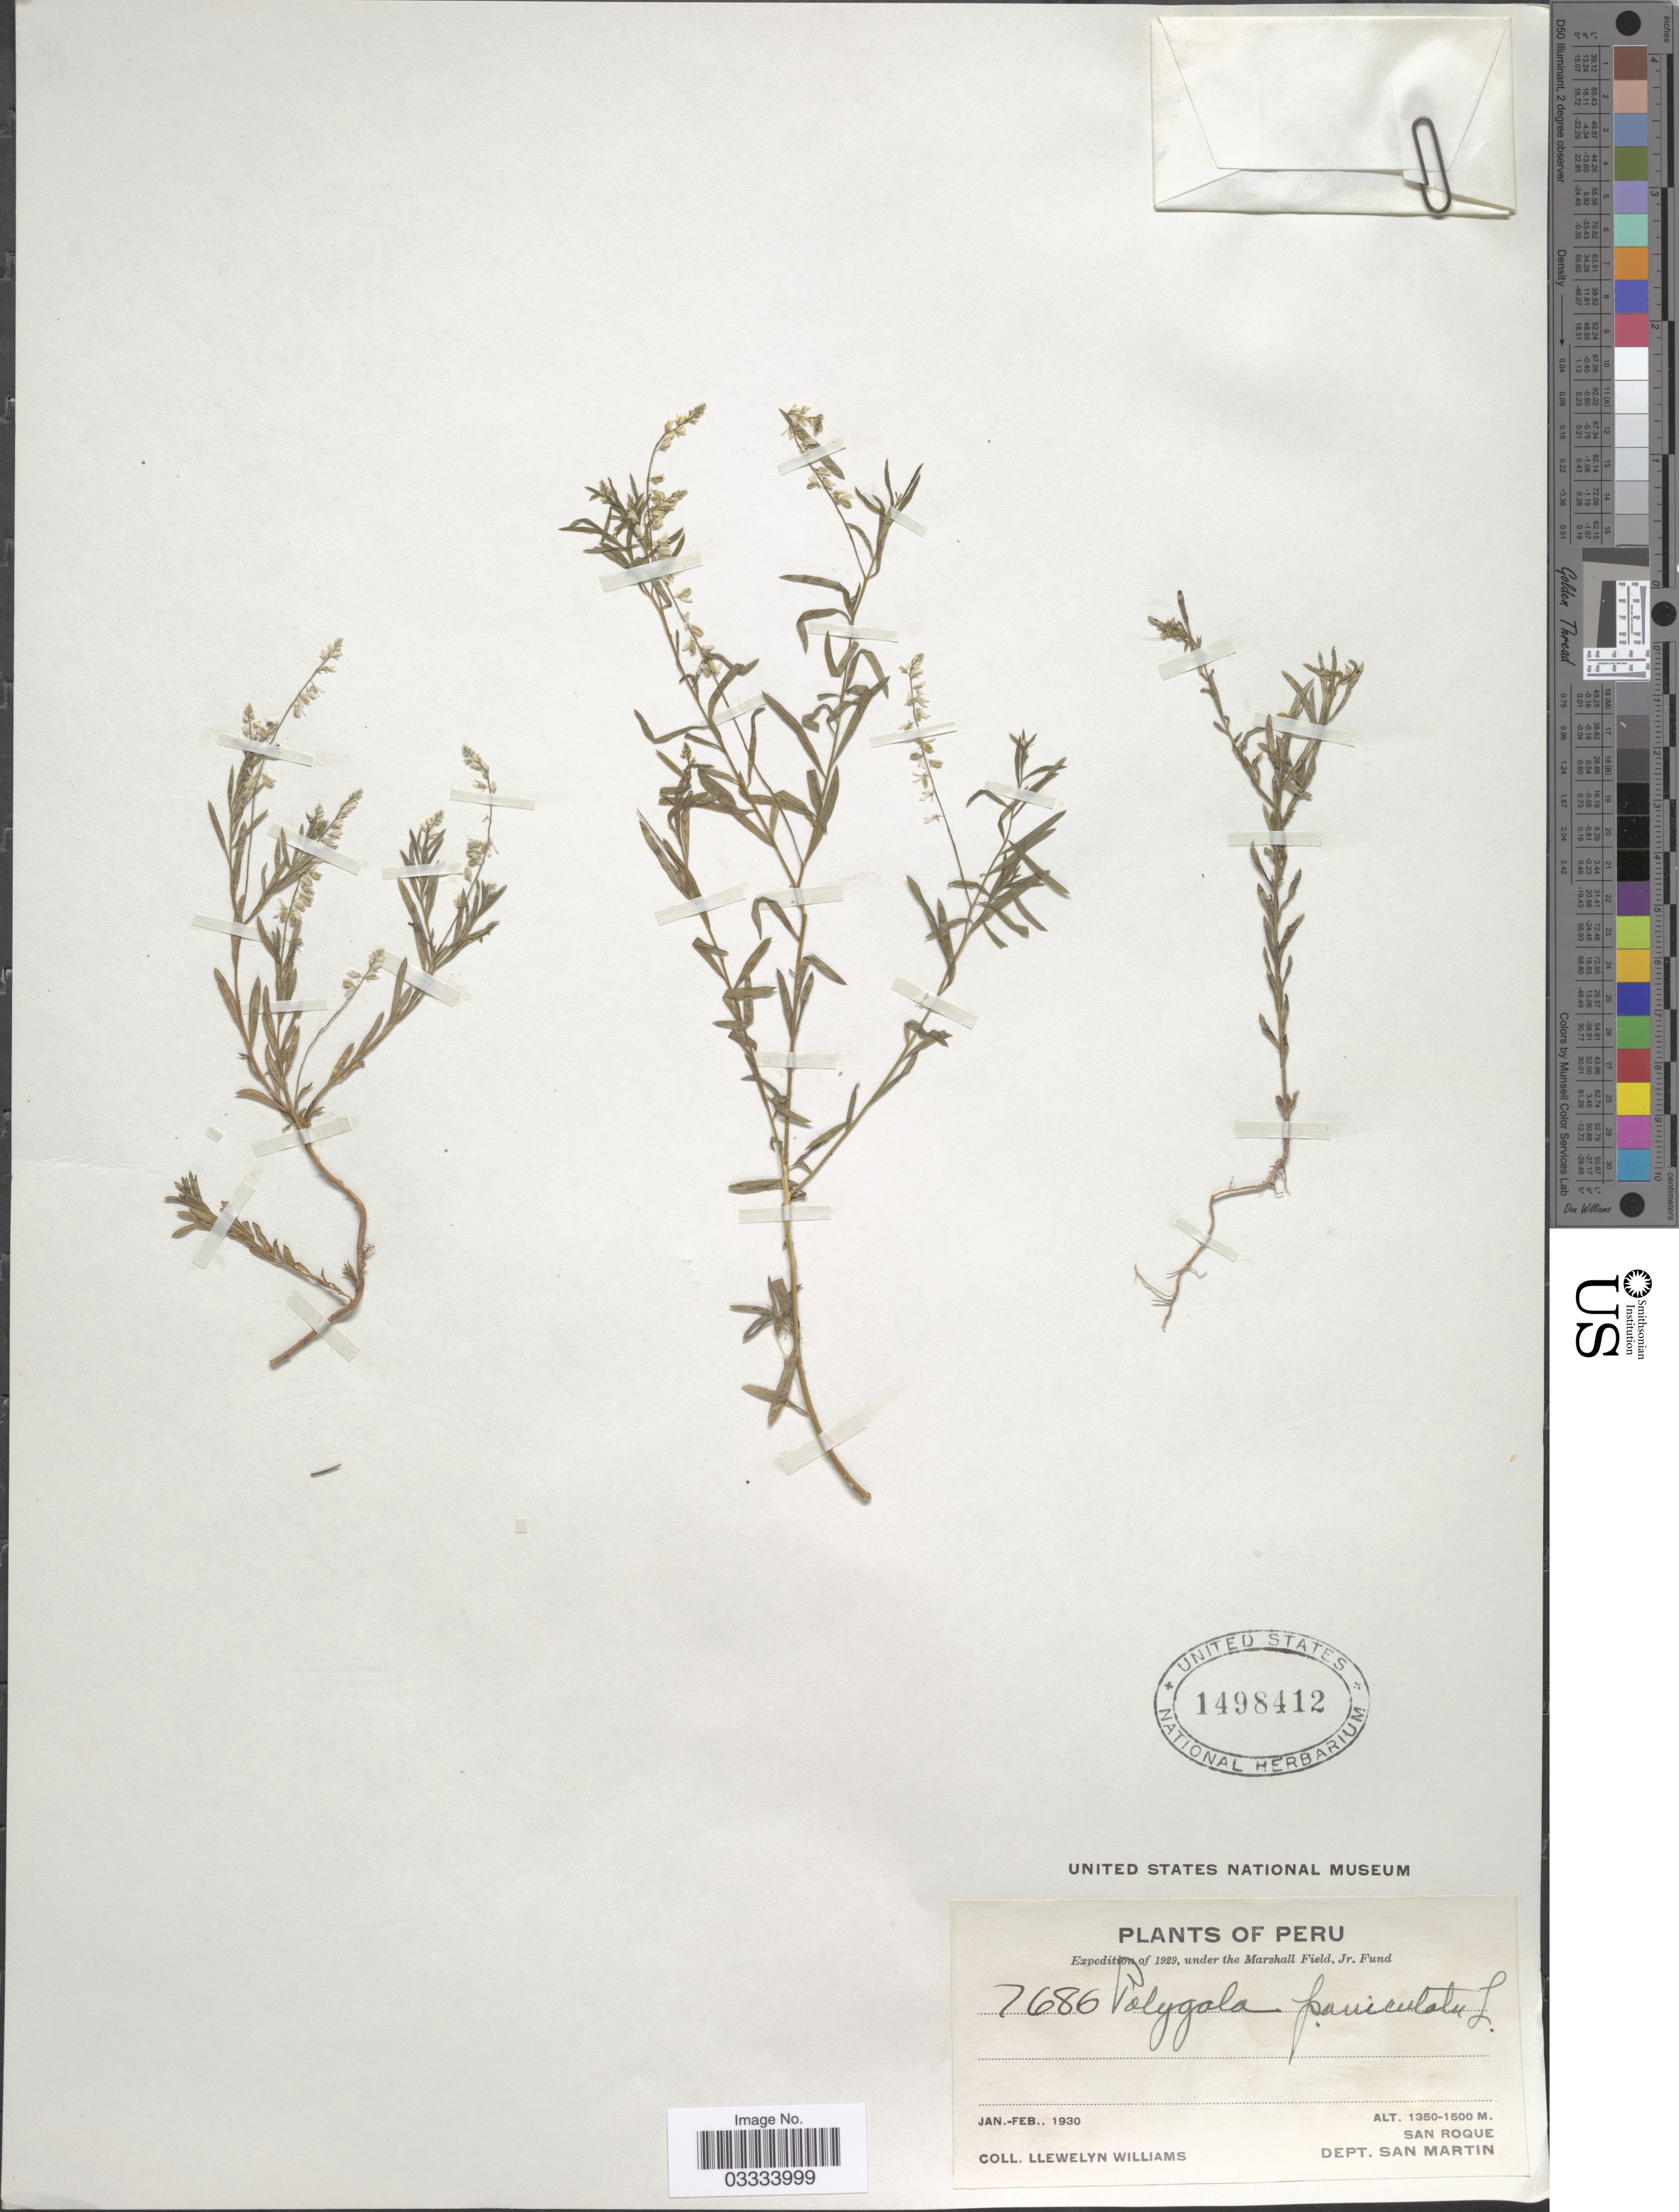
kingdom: Plantae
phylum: Tracheophyta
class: Magnoliopsida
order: Fabales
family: Polygalaceae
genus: Polygala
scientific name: Polygala paniculata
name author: L.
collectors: Ll. Williams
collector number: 7686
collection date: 1930-01/1930-02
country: Peru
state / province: San Martín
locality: San Roque. Dept. San Martin.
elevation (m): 1350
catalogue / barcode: US 1498412